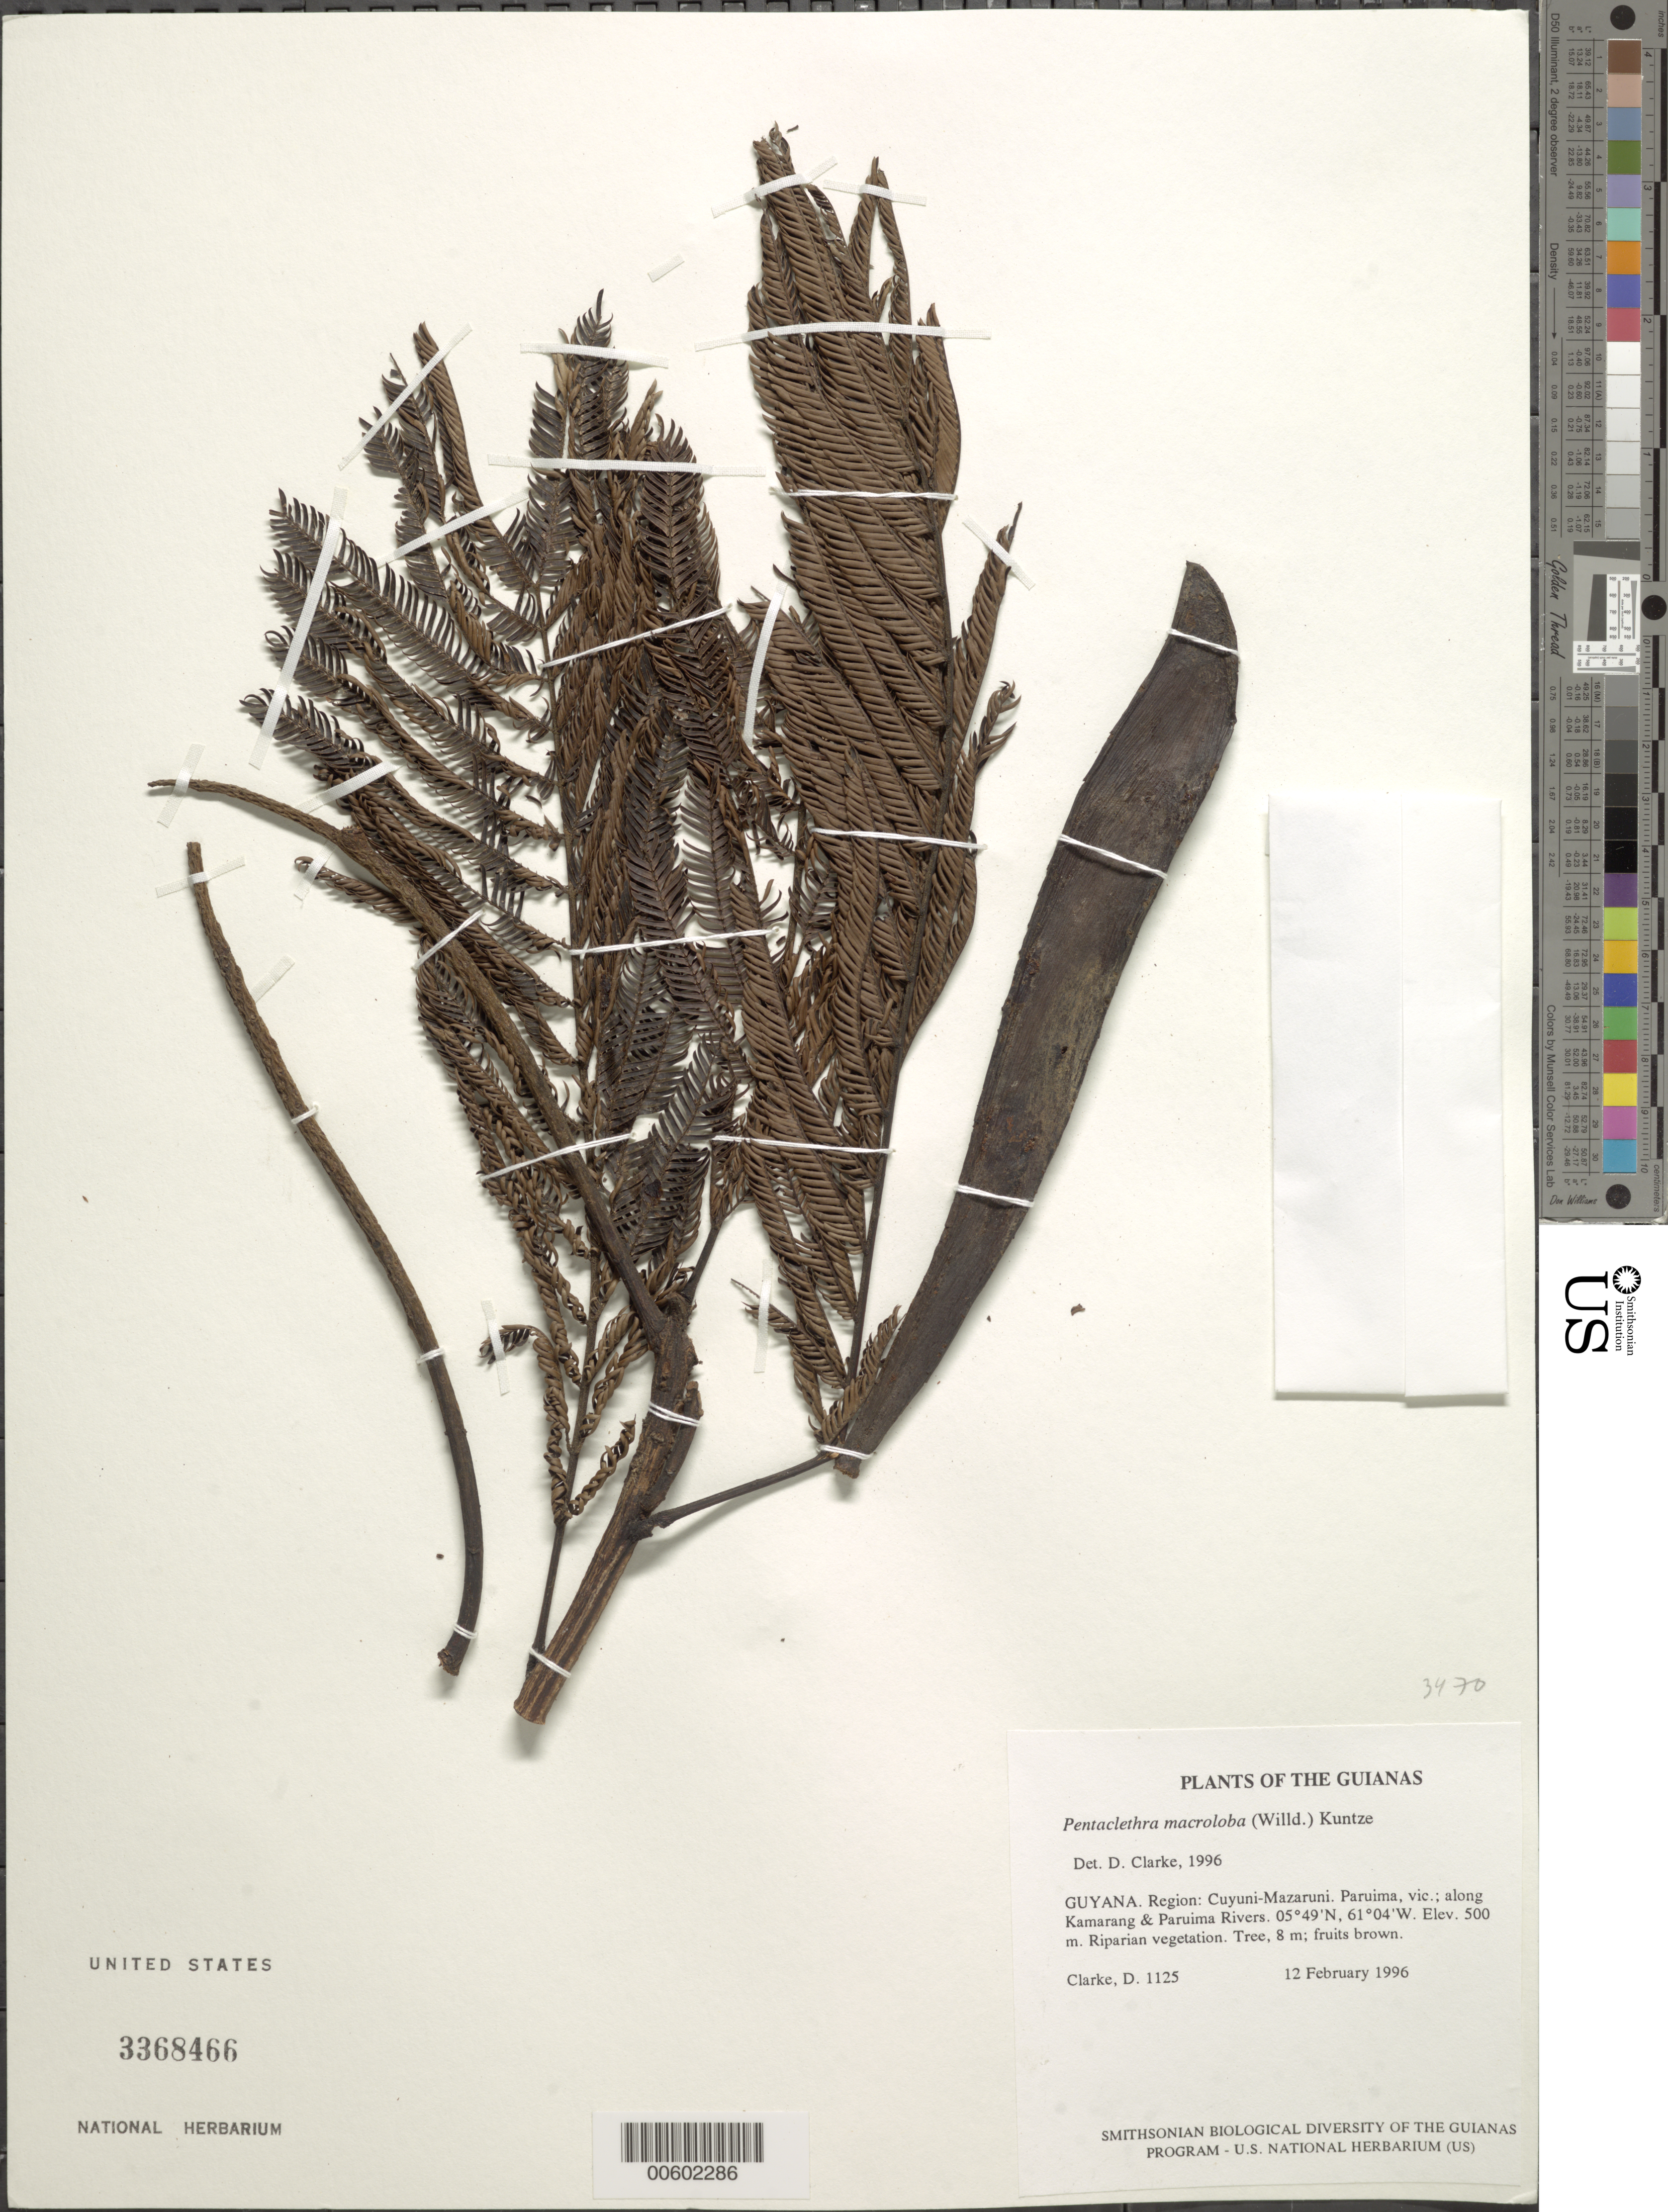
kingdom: Plantae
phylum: Tracheophyta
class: Magnoliopsida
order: Fabales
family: Fabaceae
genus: Pentaclethra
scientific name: Pentaclethra macroloba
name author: (Willd.) Kuntze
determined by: Clarke, H. D., University of North Carolina (Asheville)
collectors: H. D. Clarke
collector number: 1125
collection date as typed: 12 February 1996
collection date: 1996-02-12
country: Guyana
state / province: Cuyuni-Mazaruni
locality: Paruima, vic.; along Kamarang & Paruima Rivers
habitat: Riparian vegetation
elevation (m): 500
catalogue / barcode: US 3368466